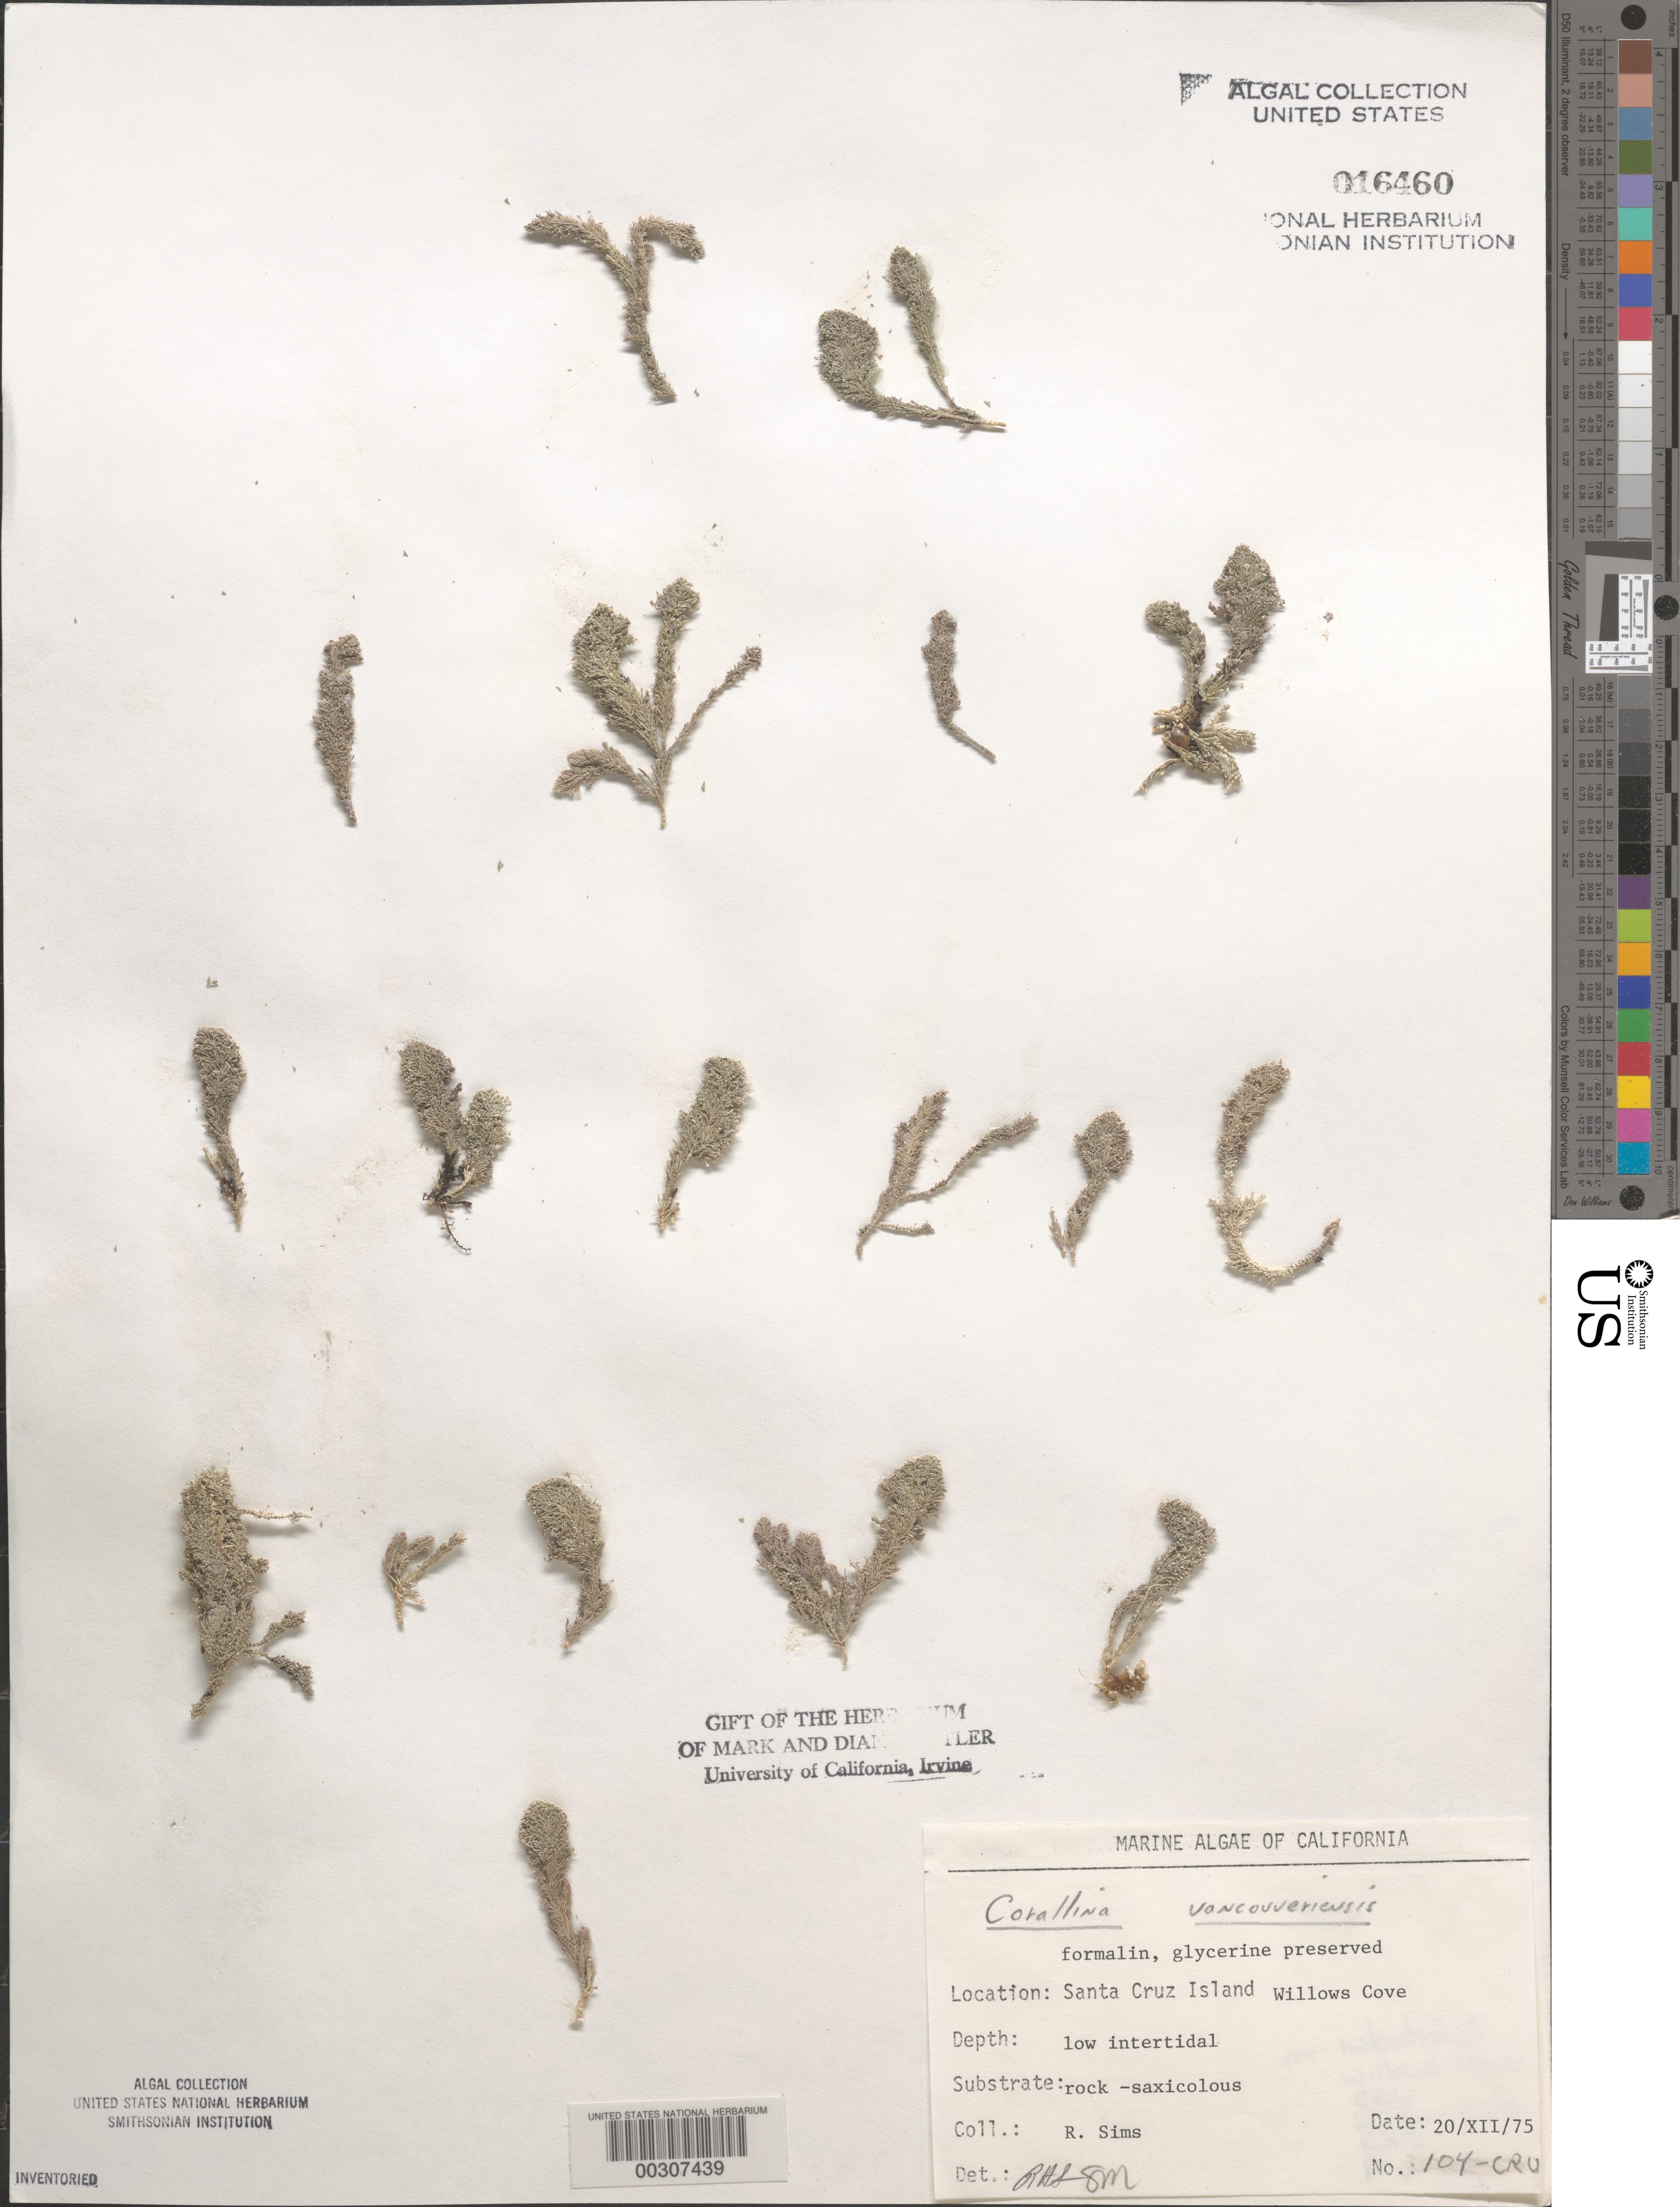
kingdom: Plantae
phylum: Rhodophyta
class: Florideophyceae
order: Corallinales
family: Corallinaceae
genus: Corallina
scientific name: Corallina vancouveriensis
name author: Yendo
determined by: Sims, Robert H.; Murray, S. N.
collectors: R. H. Sims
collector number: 104-cru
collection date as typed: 20 Dec 1975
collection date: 1975-12-20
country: United States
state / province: California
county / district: Santa Barbara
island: Santa Cruz Island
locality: Willows Cove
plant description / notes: BLM-SOCALBIGHT Rocky Intertidal Survey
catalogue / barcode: US 16460